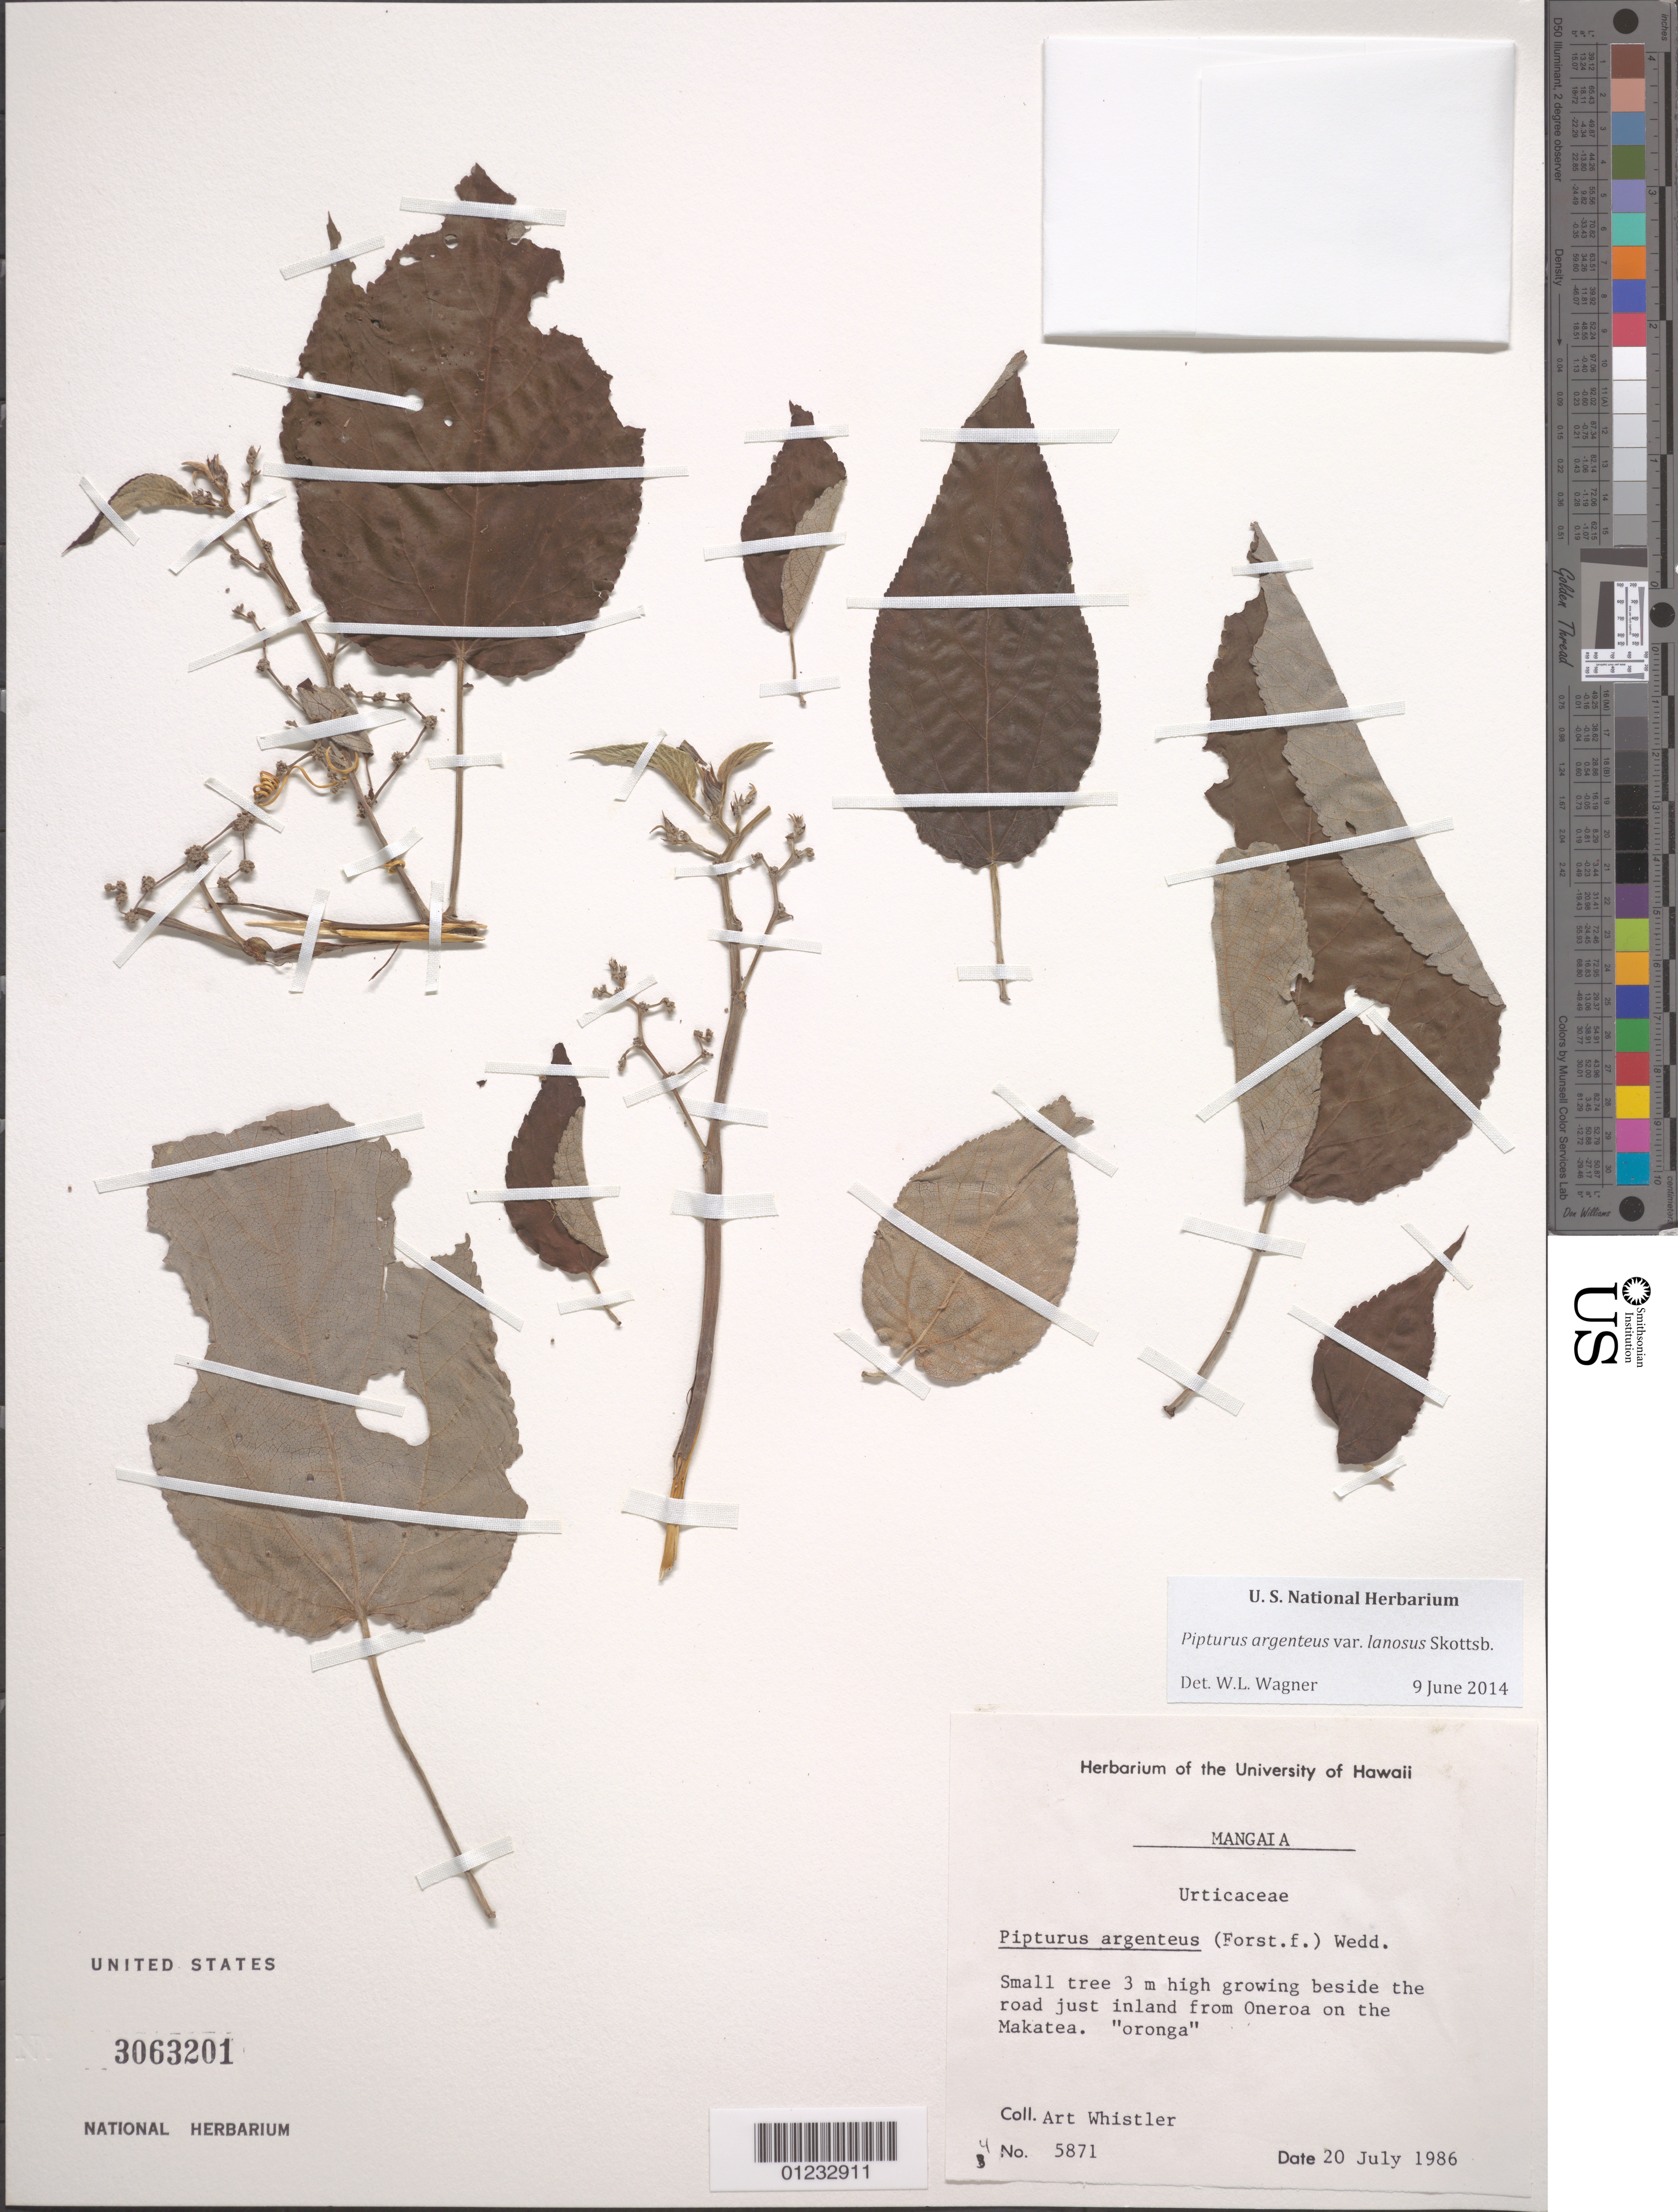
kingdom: Plantae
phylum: Tracheophyta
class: Magnoliopsida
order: Rosales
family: Urticaceae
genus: Pipturus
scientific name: Pipturus argenteus var. lanosus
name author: Schott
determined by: Wagner, W. L., (BOT), Smithsonian Institution - National Museum of Natural History (UNITED STATES)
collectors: A. Whistler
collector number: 5871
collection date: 1986-07-20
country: Cook Islands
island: Mangaia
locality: Beside the road just inland from Oneroa on the Makatea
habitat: Roadside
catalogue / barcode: US 3063201